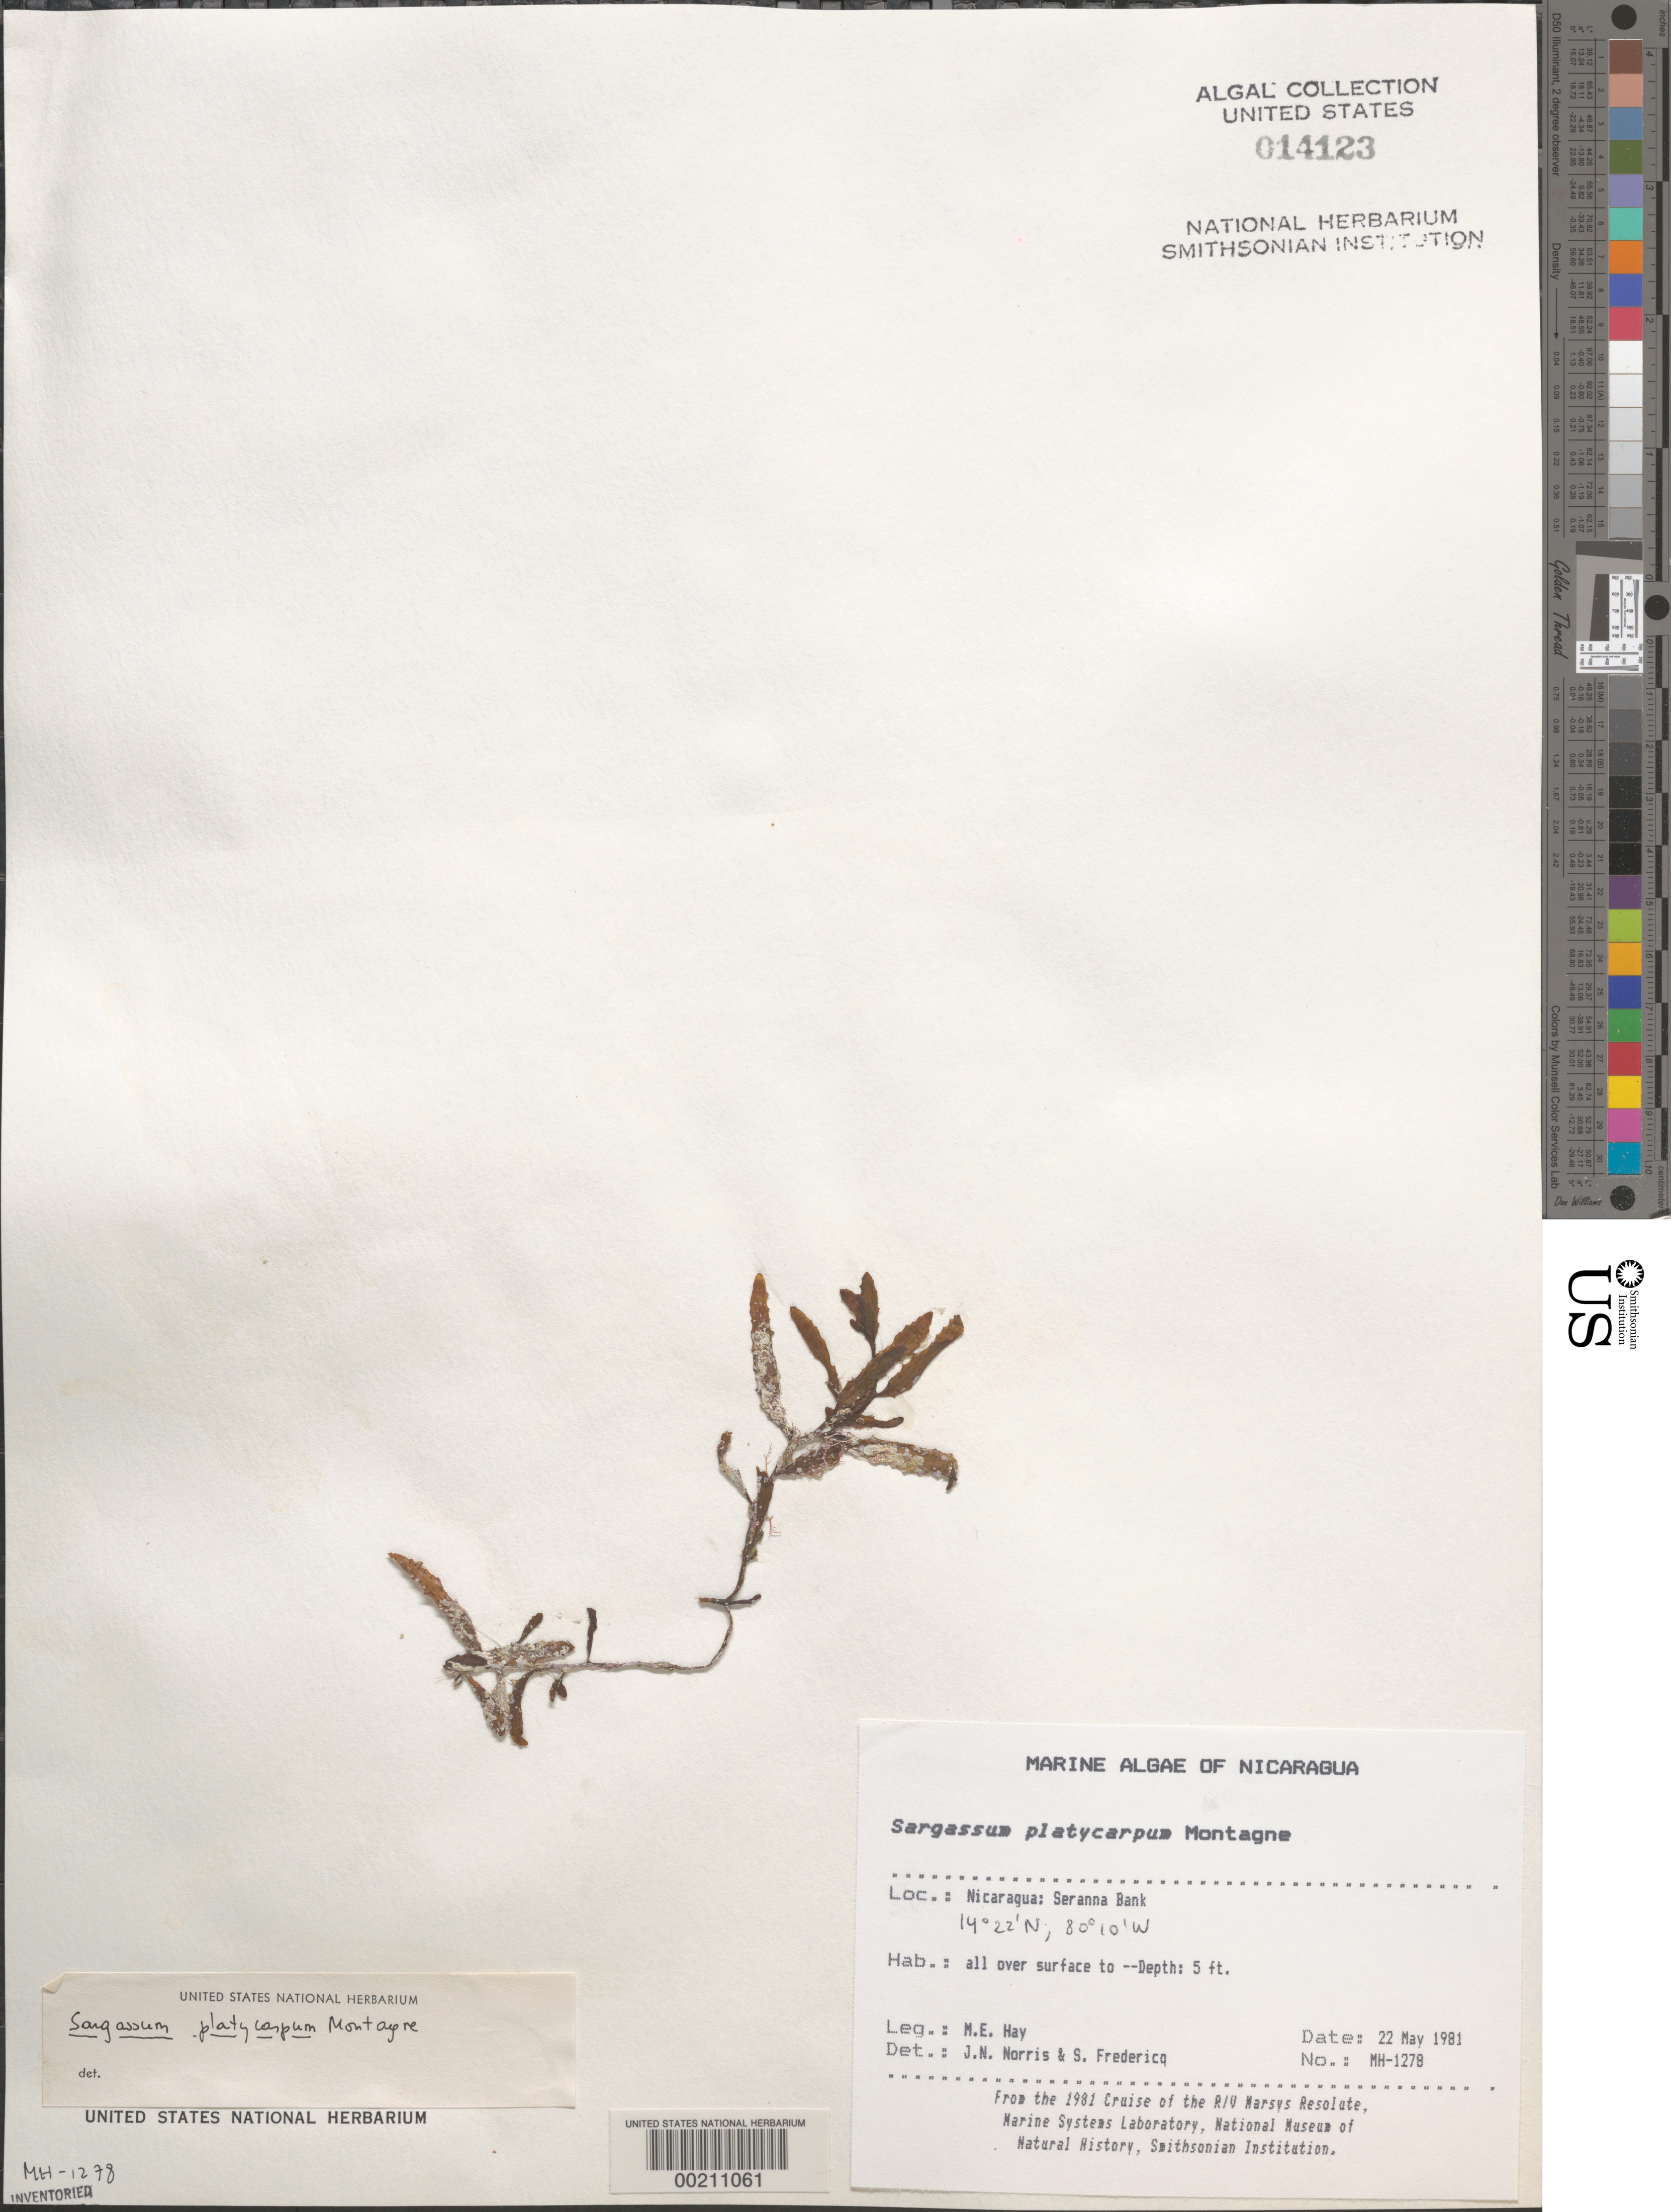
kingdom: Chromista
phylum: Ochrophyta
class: Phaeophyceae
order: Fucales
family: Sargassaceae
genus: Sargassum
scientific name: Sargassum platycarpum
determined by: Norris, J. N.; Fredericq, S.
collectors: M. E. Hay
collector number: MEH-1278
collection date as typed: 22 May 1981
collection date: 1981-05-22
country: Nicaragua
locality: Seranna bank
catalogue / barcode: US 14123